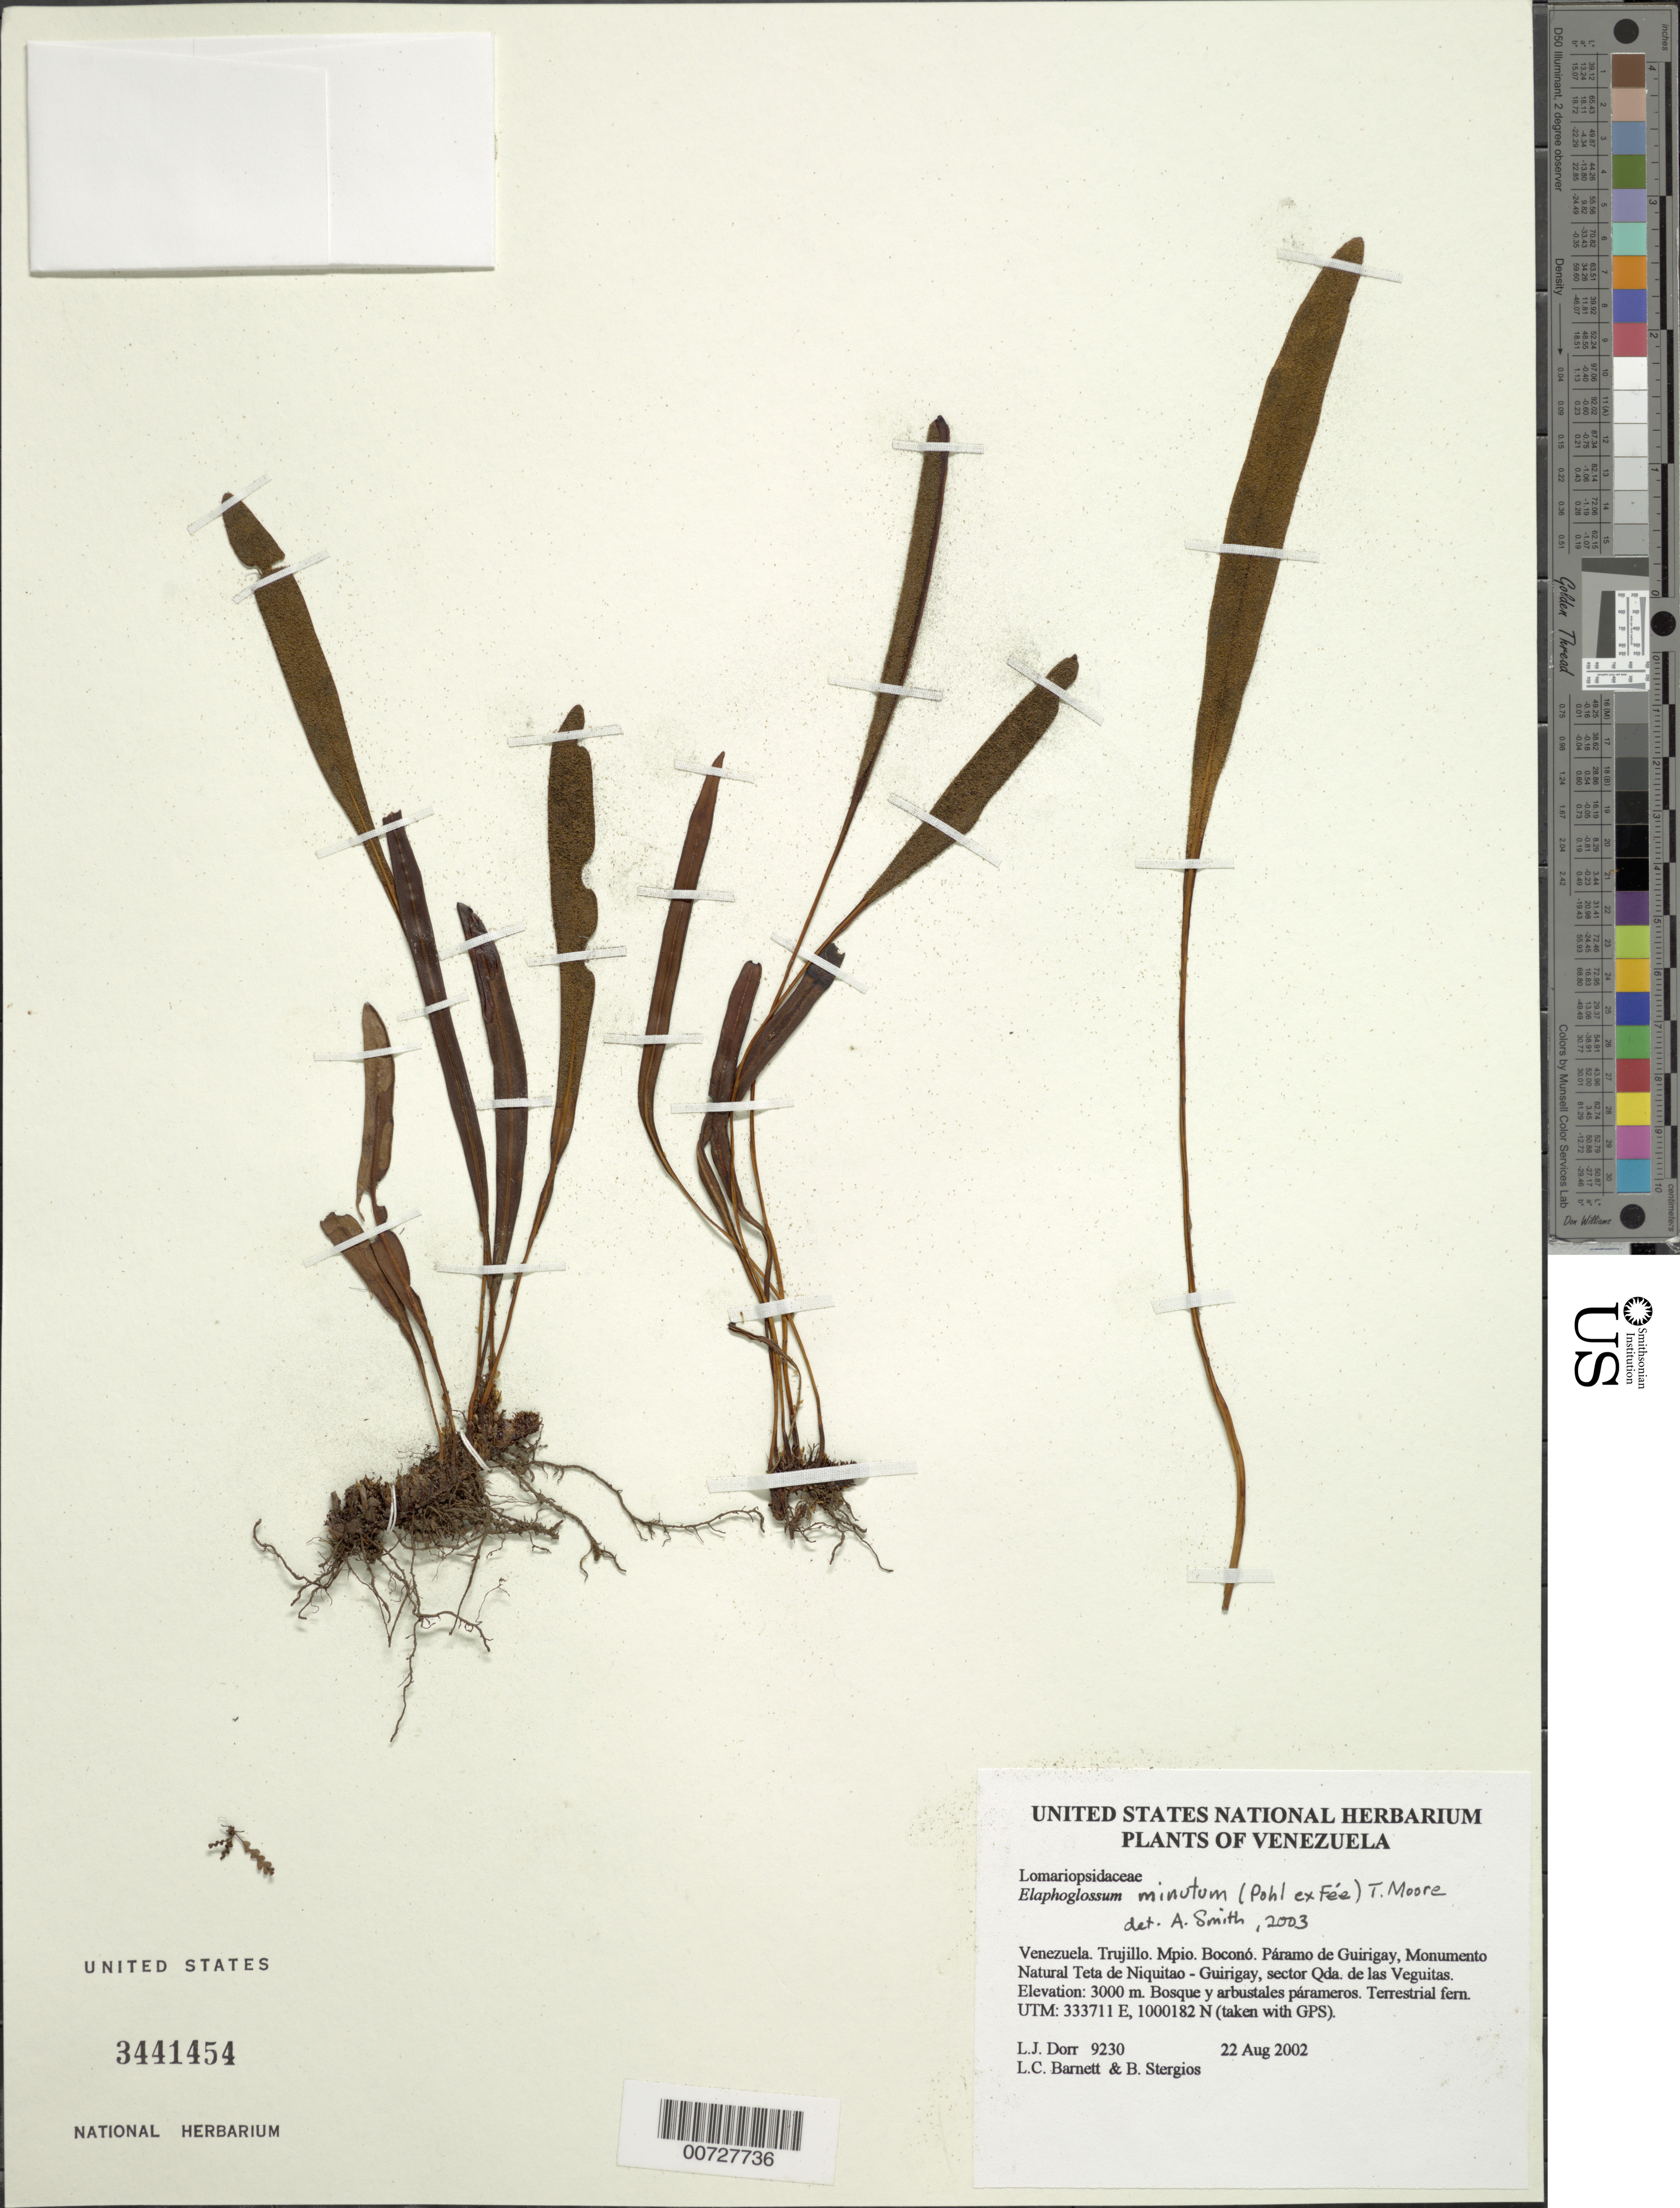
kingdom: Plantae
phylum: Tracheophyta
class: Polypodiopsida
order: Polypodiales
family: Dryopteridaceae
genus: Elaphoglossum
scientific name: Elaphoglossum minutum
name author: (Pohl ex Fée) T. Moore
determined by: Smith, Alan R., (UC)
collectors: L. J. Dorr, L. C. Barnett & B. G. Stergios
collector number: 9230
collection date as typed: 22 Aug 2002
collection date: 2002-08-22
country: Venezuela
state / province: Trujillo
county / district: Boconó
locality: Páramo de Guirigay, Monumento Natural Teta de Niquitao - Guirigay, sector Las Veguitas.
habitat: Bosque y arbustales párameros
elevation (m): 3000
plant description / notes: PORT, US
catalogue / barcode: US 3441454